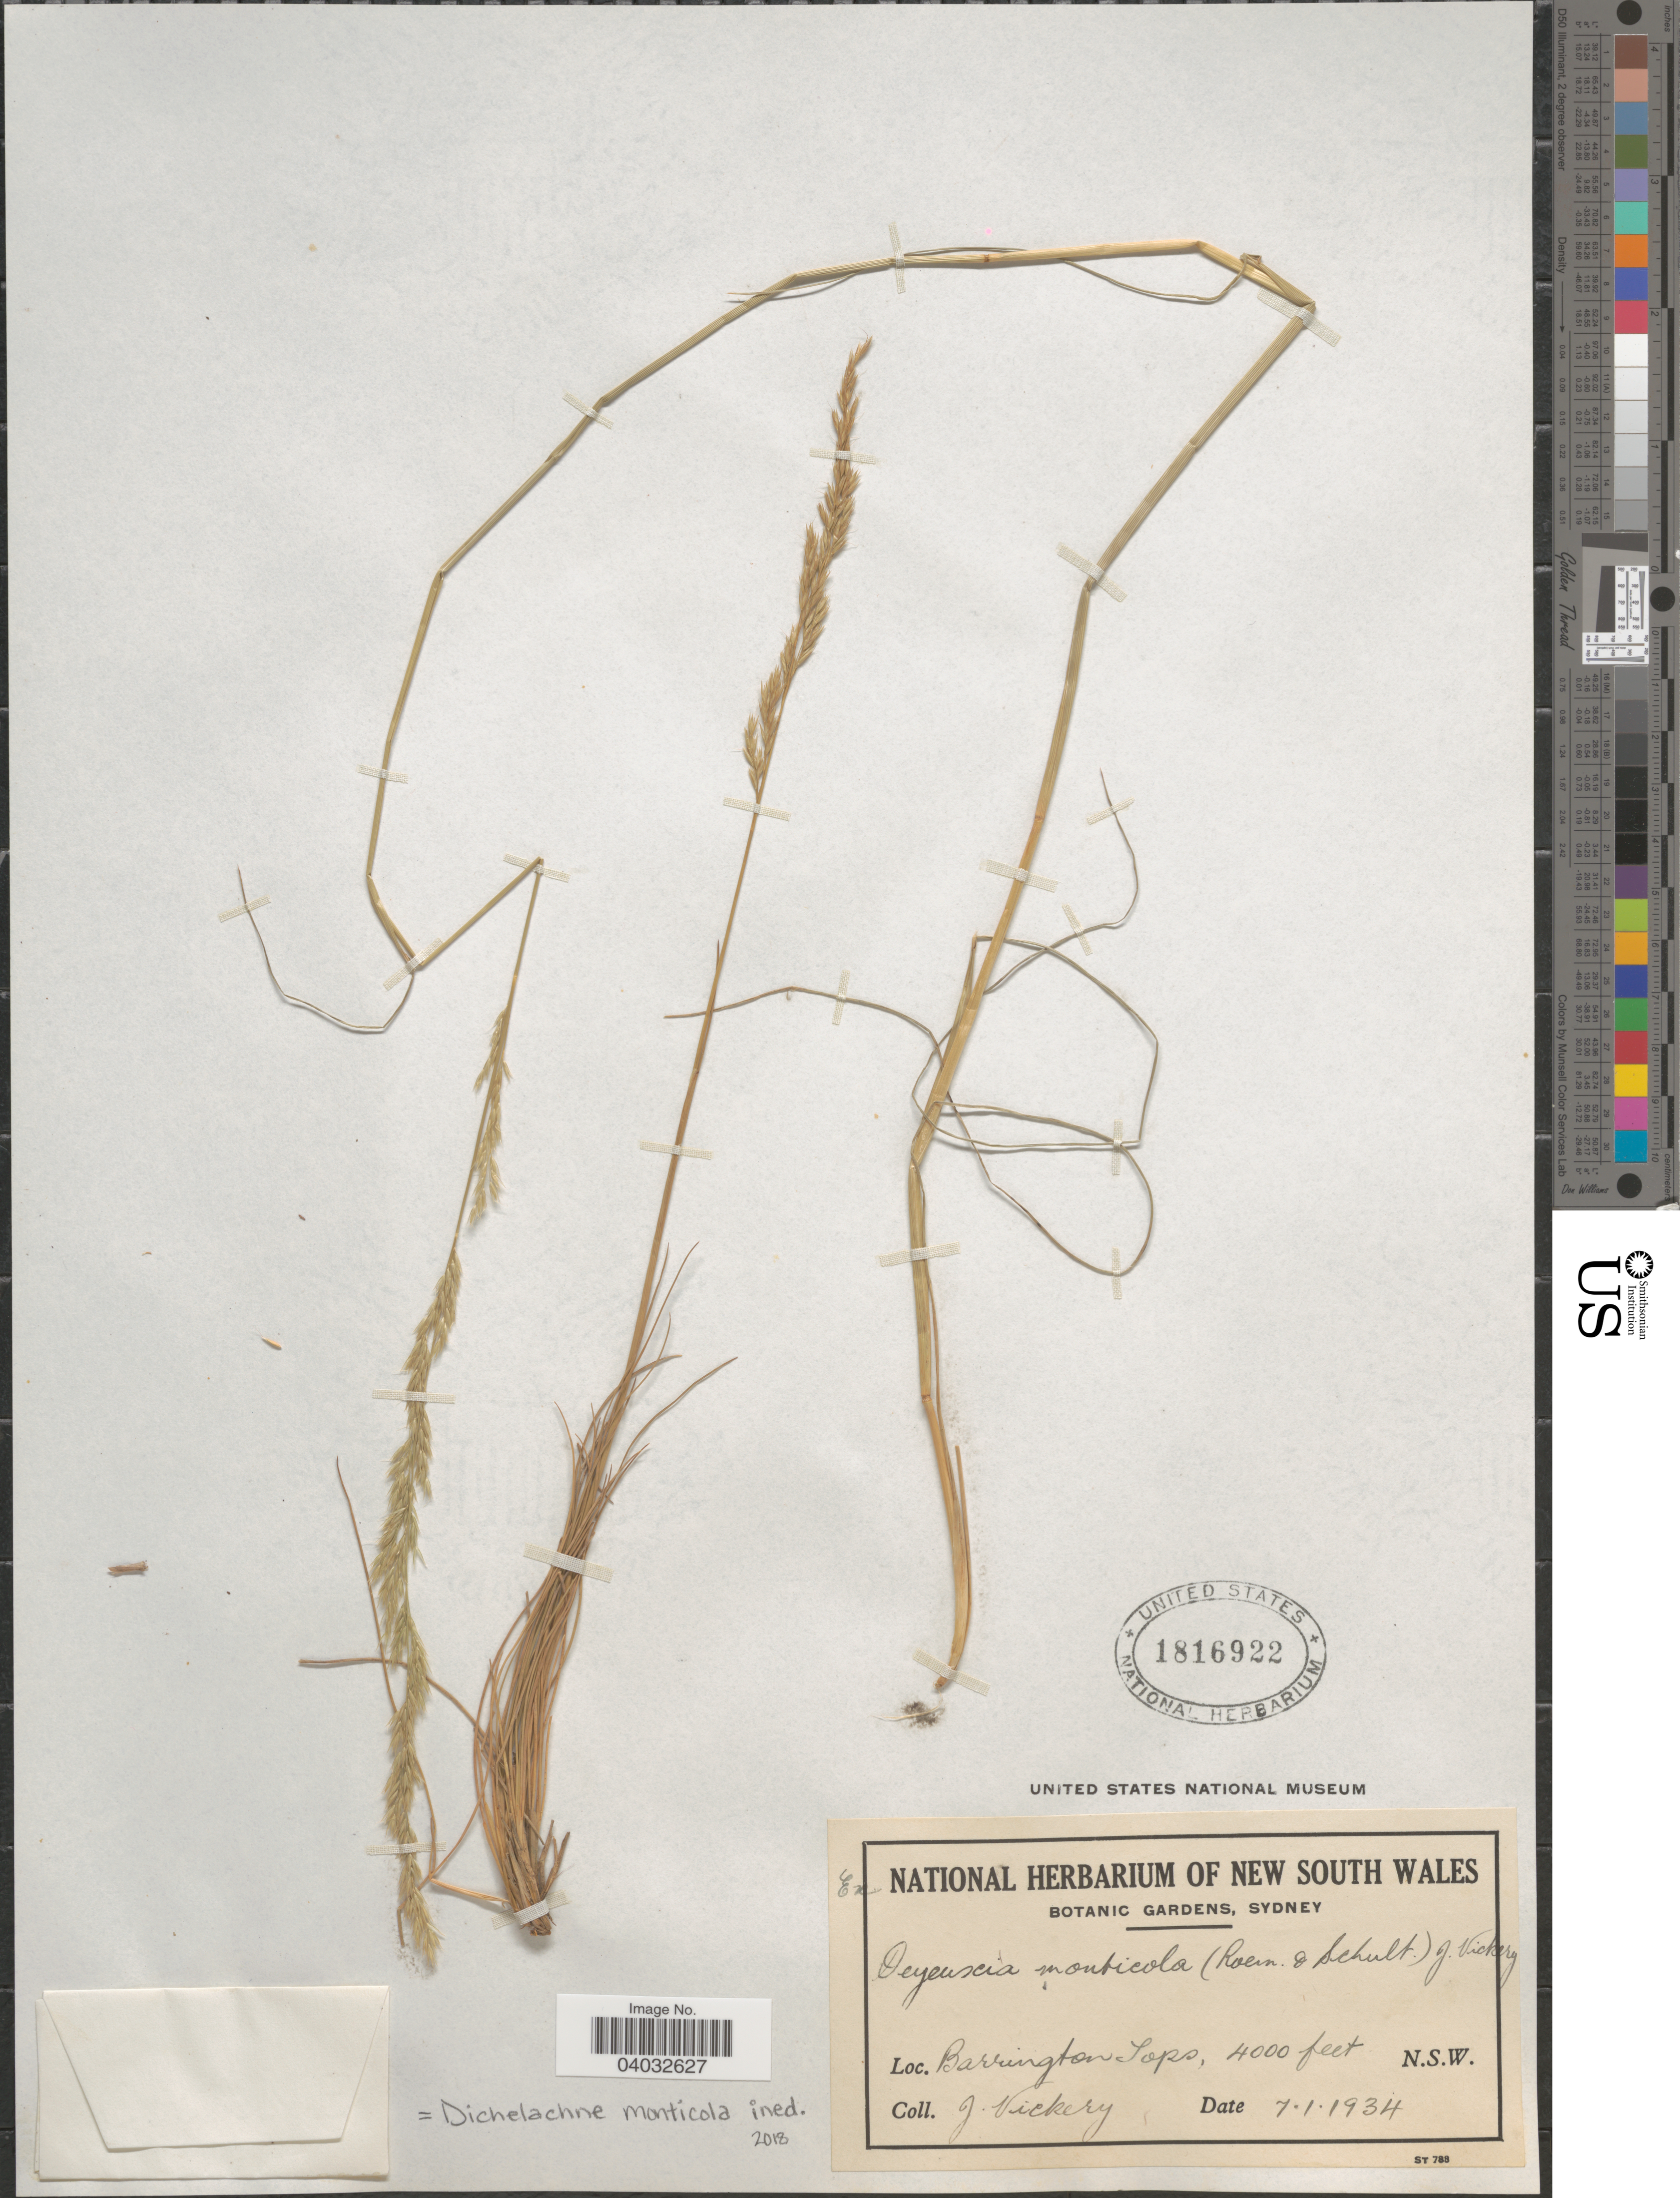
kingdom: Plantae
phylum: Tracheophyta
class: Liliopsida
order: Poales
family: Poaceae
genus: Dichelachne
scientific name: Dichelachne monticola ined.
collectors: J. Vickery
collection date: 1934-01-07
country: Australia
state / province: New South Wales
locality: Barrington Tops.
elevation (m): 1219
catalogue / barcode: US 1816922